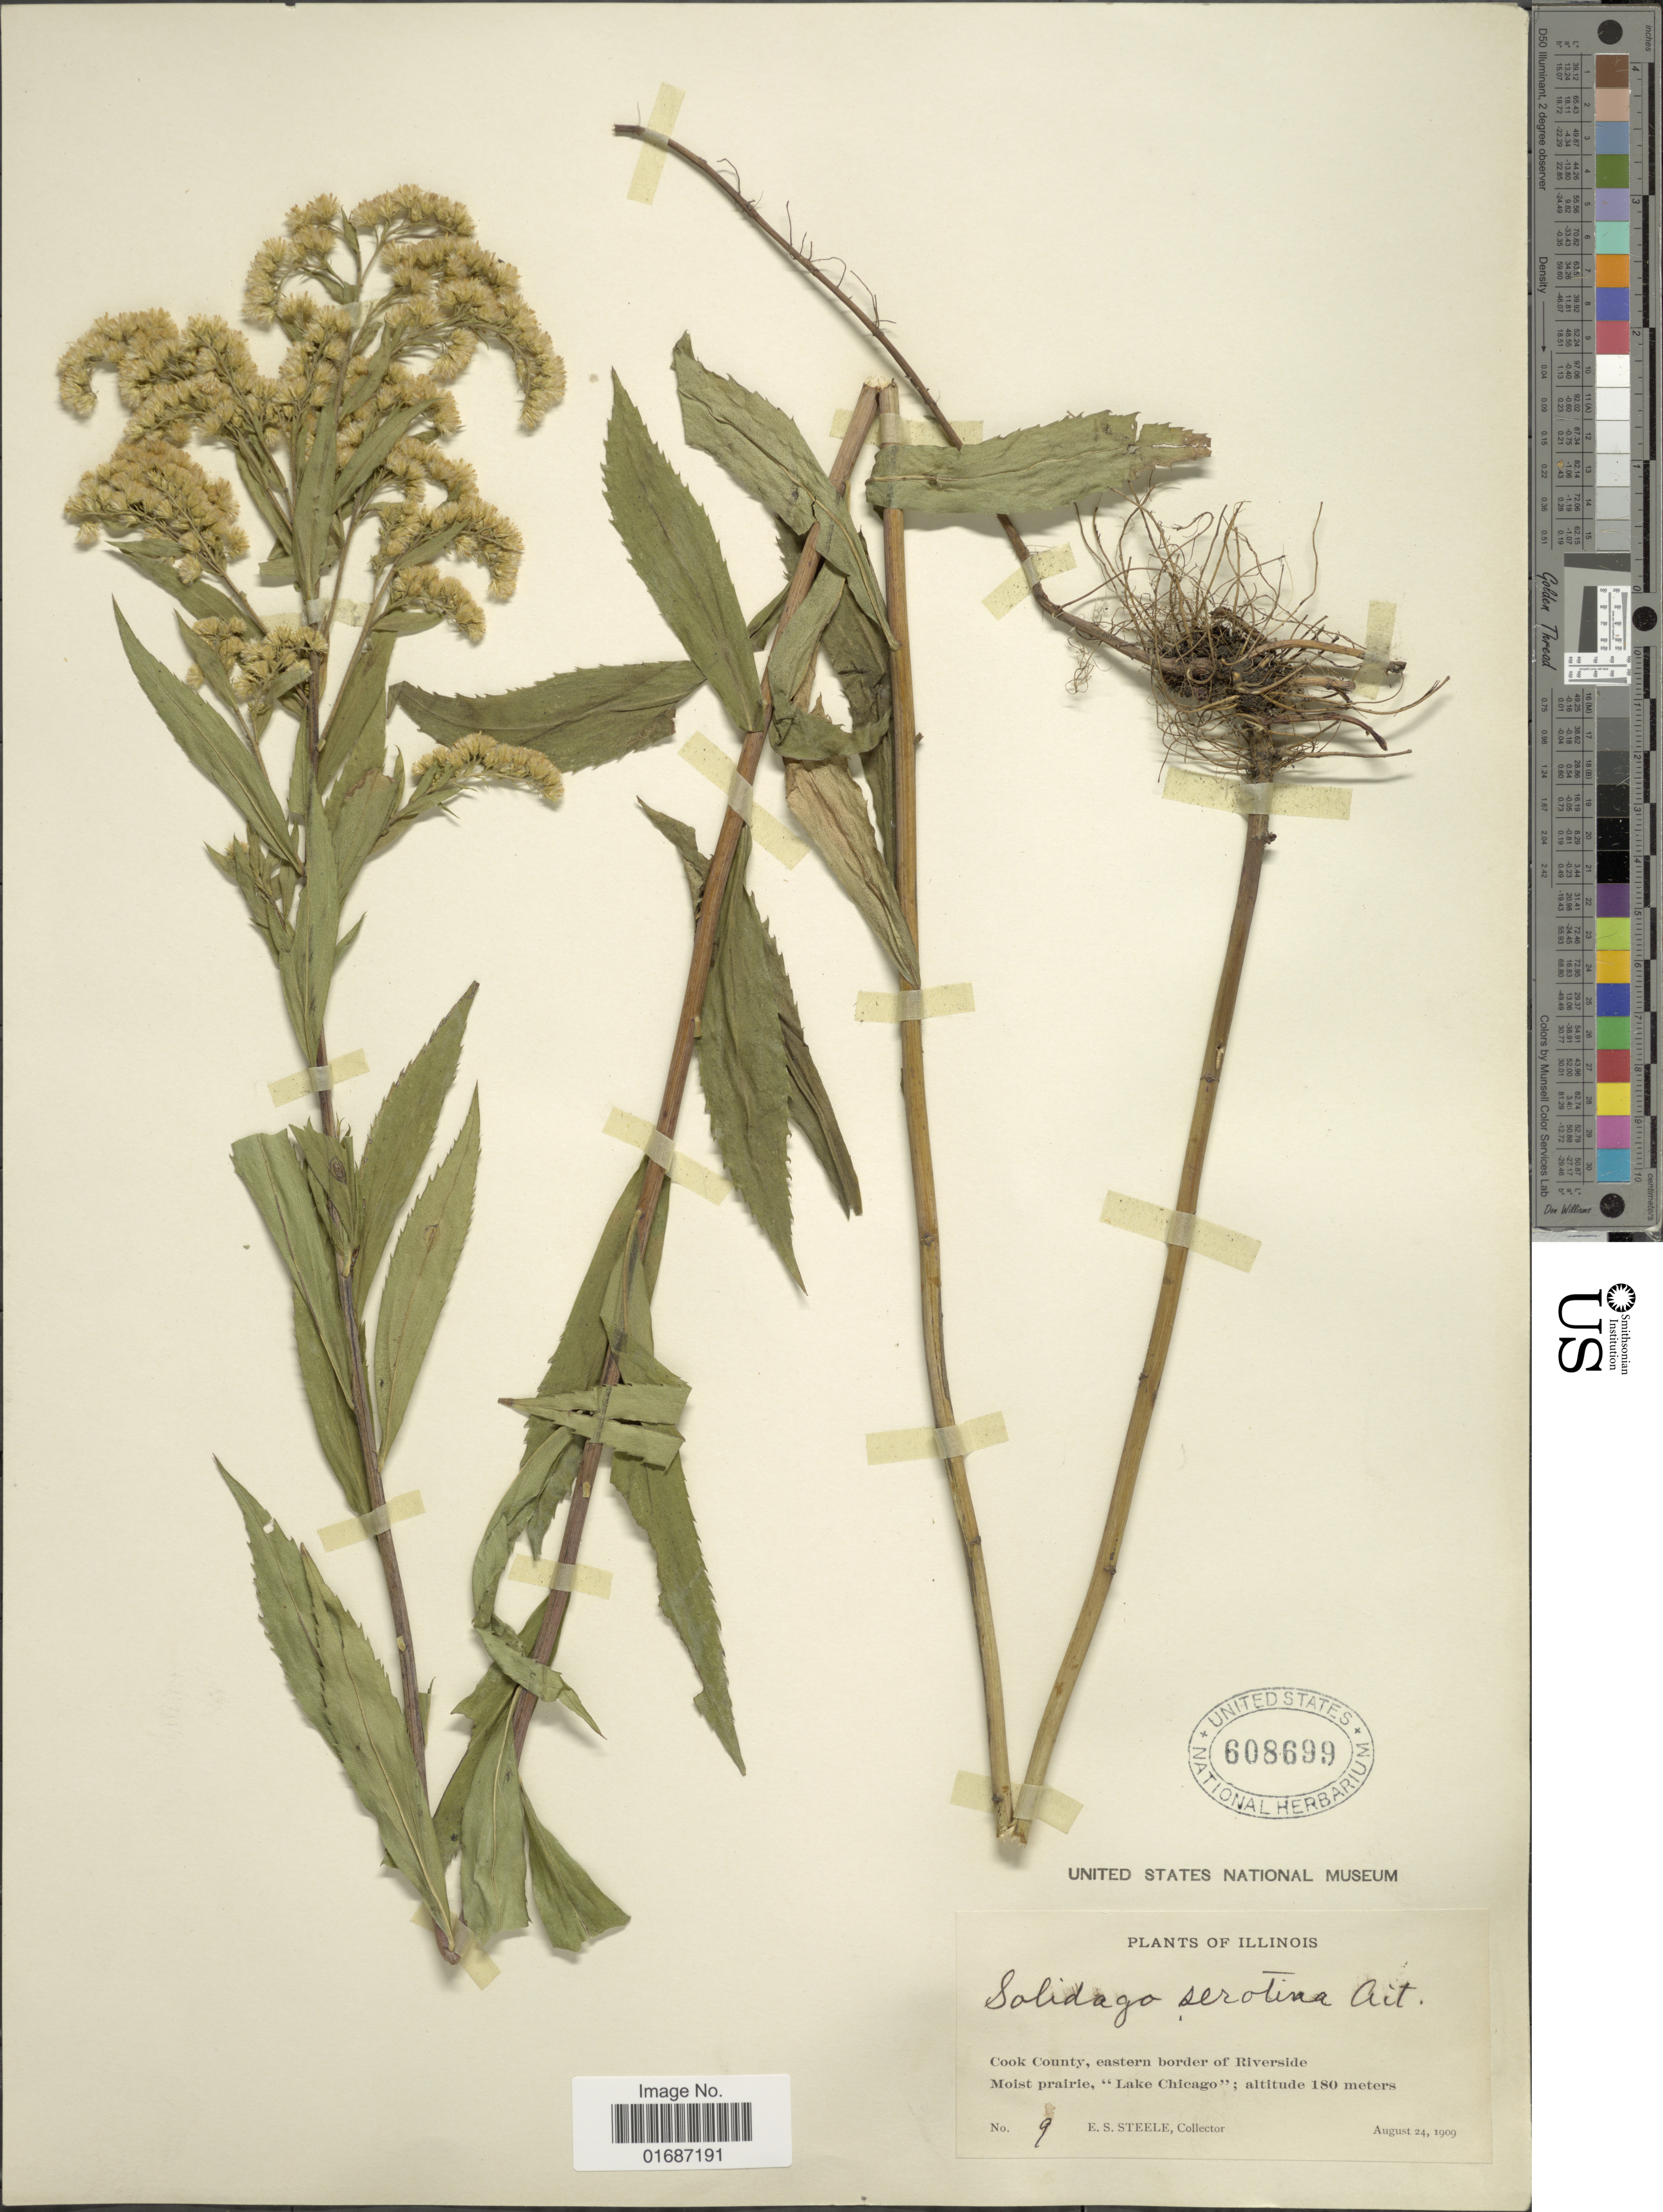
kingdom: Plantae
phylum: Tracheophyta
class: Magnoliopsida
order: Asterales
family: Asteraceae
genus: Solidago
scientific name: Solidago gigantea var. leiophylla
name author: Fernald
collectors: E. Steele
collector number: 9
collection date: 1909-08-24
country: United States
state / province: Illinois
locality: Cook County, eastern border of Riverside, Moist prairie, "Lake Chicago"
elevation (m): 180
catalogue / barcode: US 608699